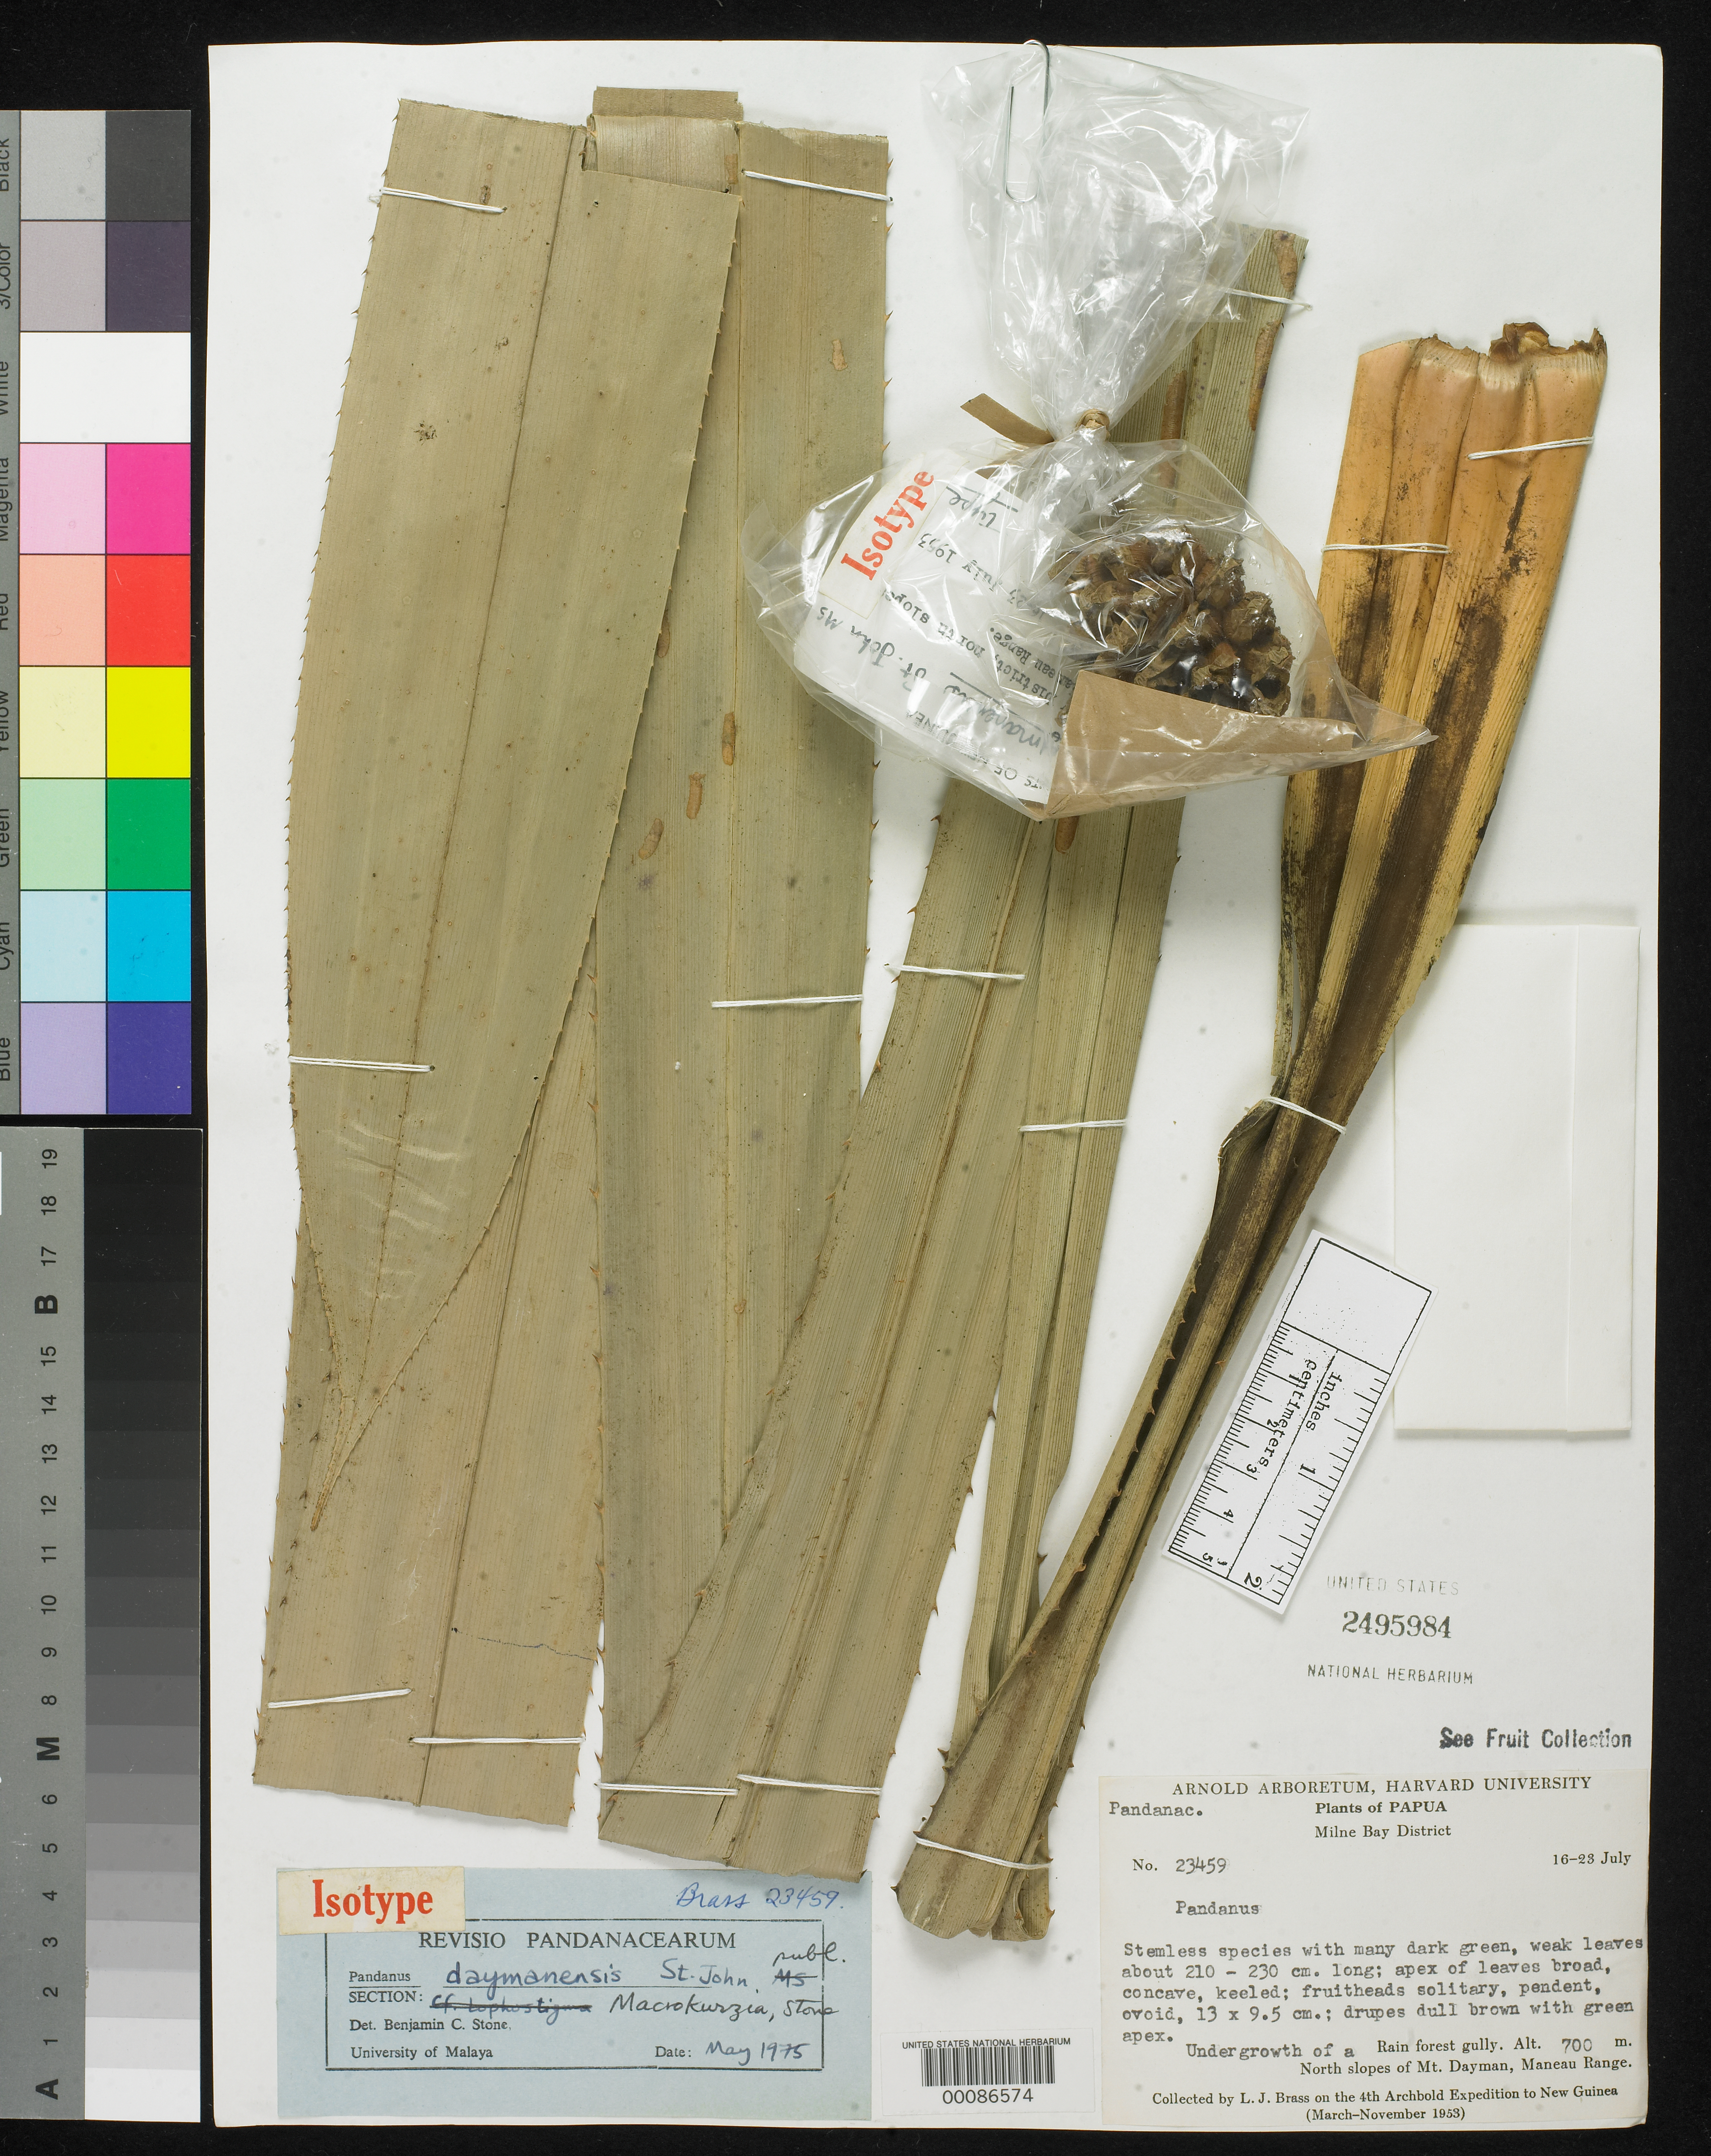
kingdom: Plantae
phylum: Tracheophyta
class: Liliopsida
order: Pandanales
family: Pandanaceae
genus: Pandanus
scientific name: Pandanus daymanensis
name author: H. St. John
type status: Isotype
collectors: L. J. Brass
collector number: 23459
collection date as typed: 16 Jul 1953 to 23 Jul 1953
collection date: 1953-07-16/1953-07-23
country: Papua New Guinea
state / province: Milne Bay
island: New Guinea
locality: Mt. Dayman, Maneau Range.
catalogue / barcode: US 2495984